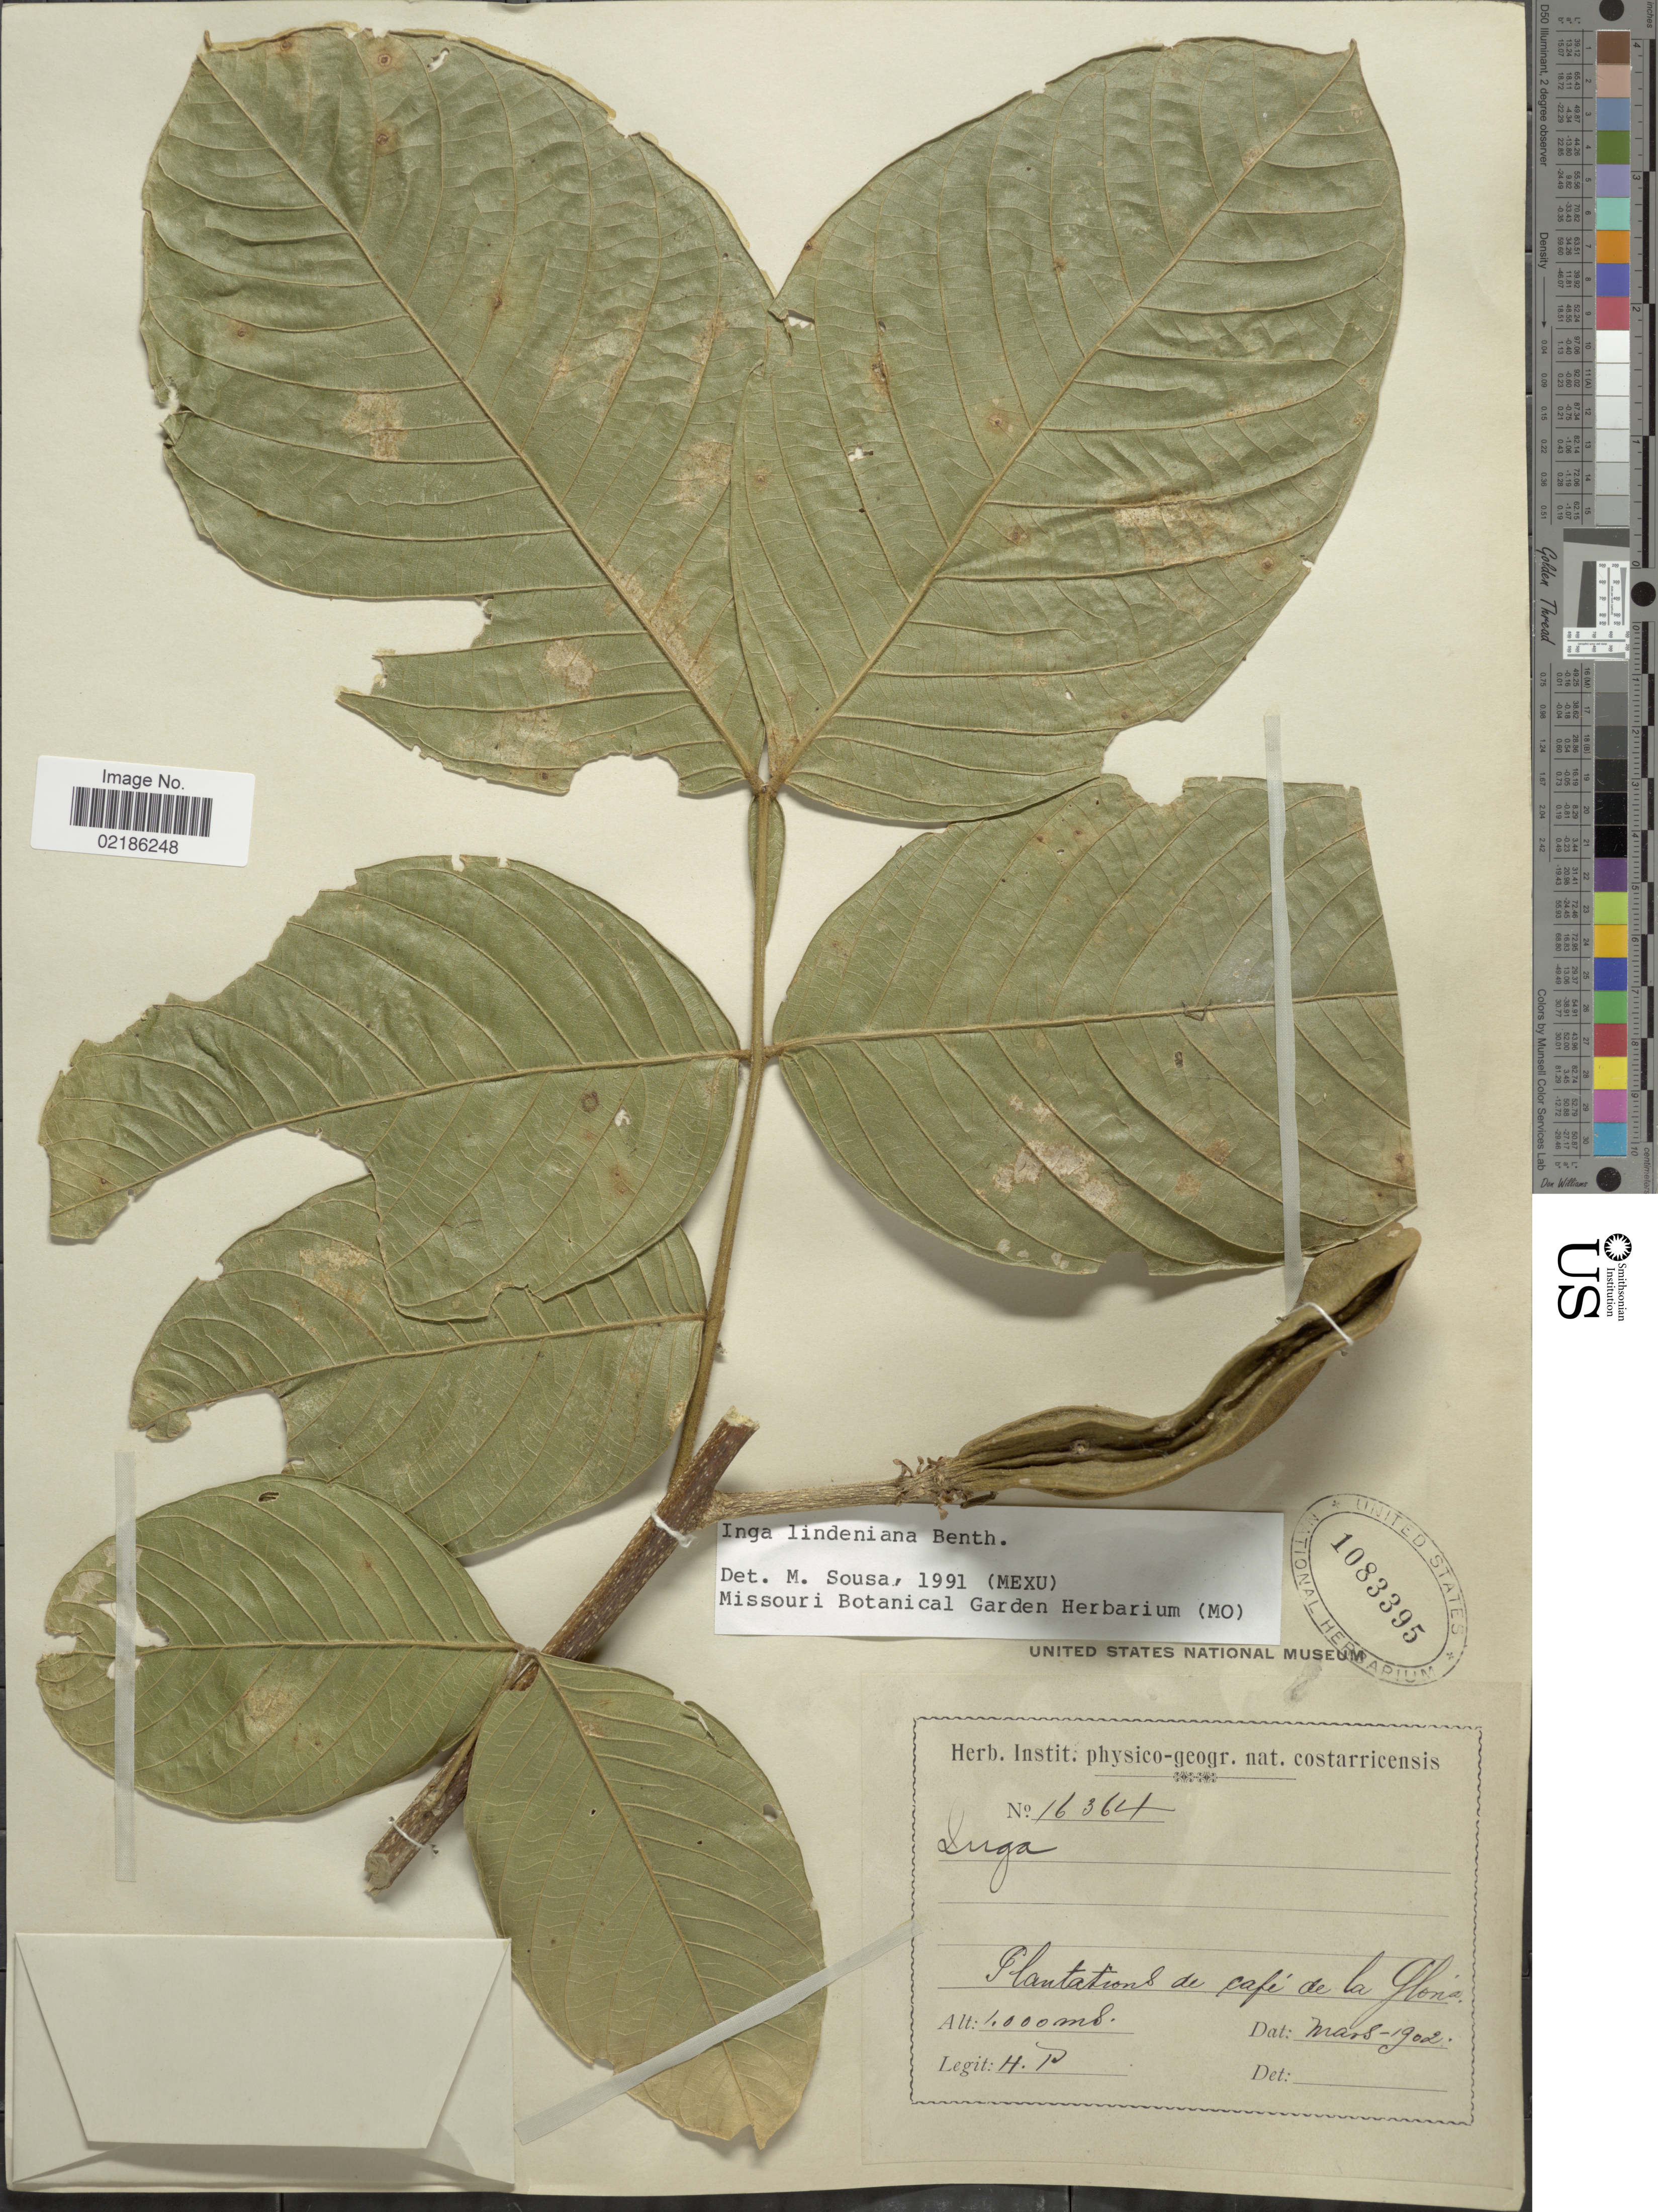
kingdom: Plantae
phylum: Tracheophyta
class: Magnoliopsida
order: Fabales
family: Fabaceae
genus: Inga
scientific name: Inga lindeniana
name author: Benth.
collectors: H. P.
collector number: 16364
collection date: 1902-03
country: Costa Rica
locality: Plantations de cafe de la Gloria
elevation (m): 1000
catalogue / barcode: US 1083395